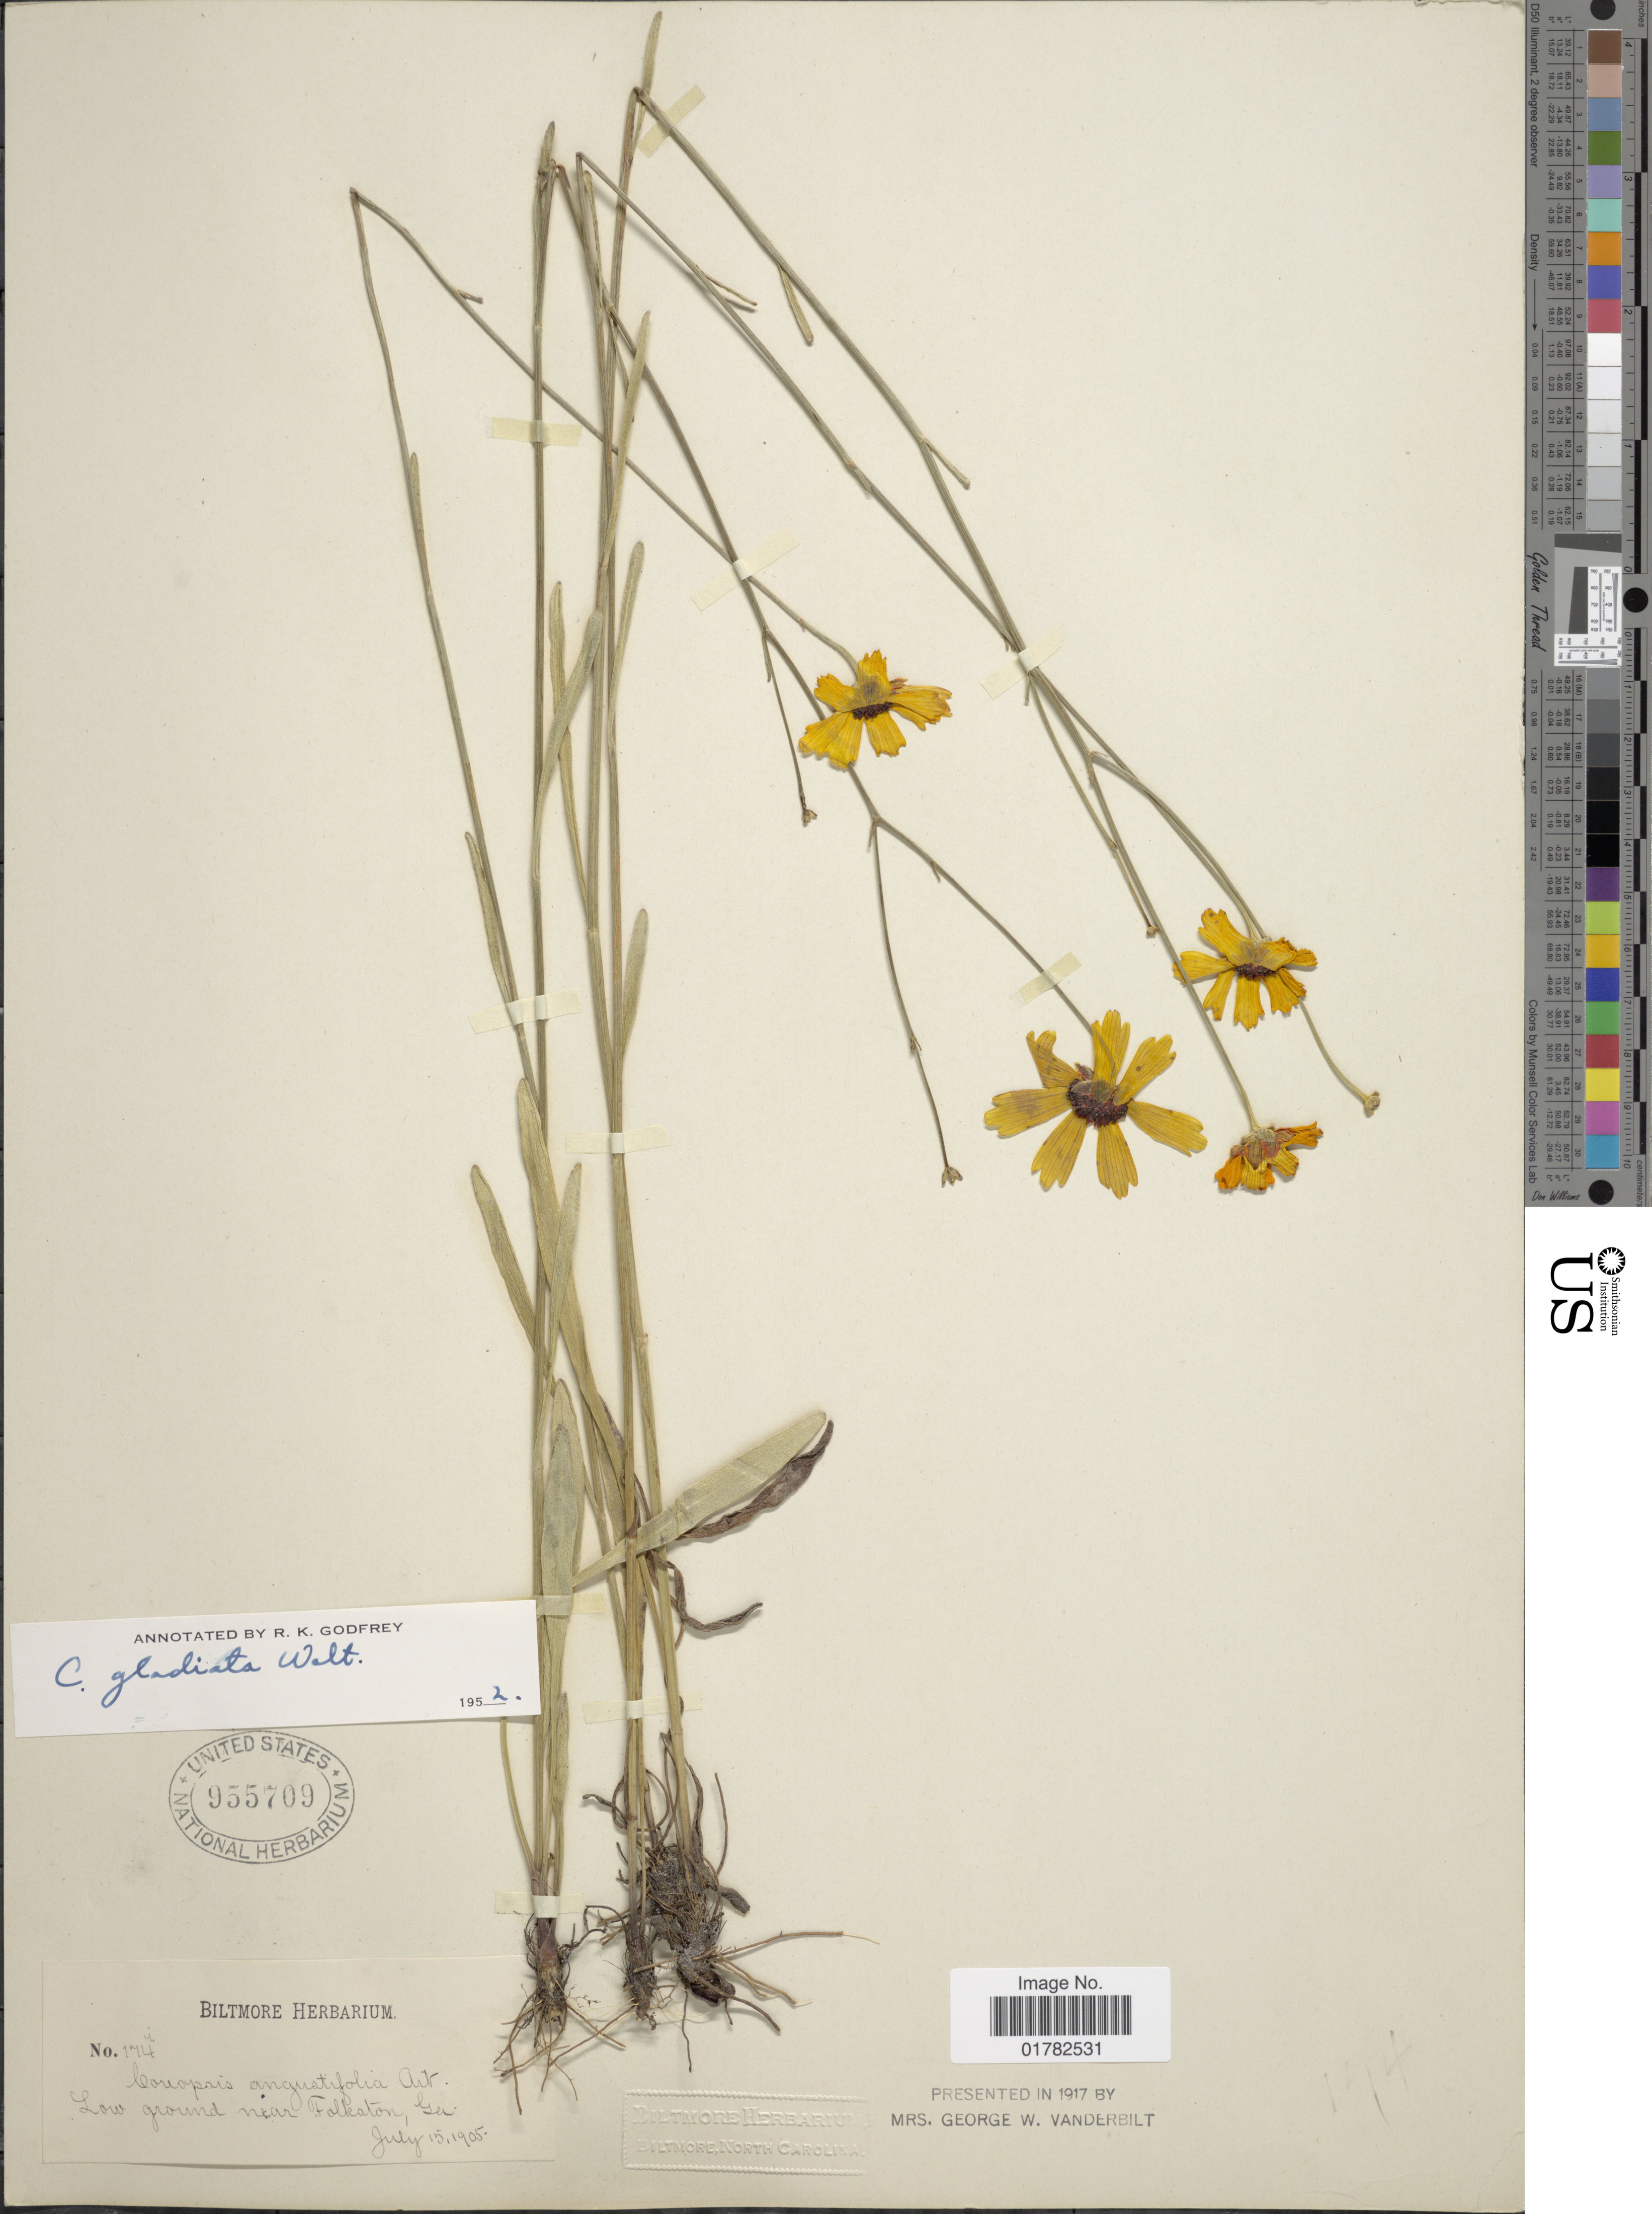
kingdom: Plantae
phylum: Tracheophyta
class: Magnoliopsida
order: Asterales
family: Asteraceae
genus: Coreopsis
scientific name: Coreopsis gladiata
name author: Walter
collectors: ex herb. Biltmore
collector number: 174i*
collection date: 1905-07-15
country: United States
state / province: Georgia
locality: Low ground near Folkston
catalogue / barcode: US 955709